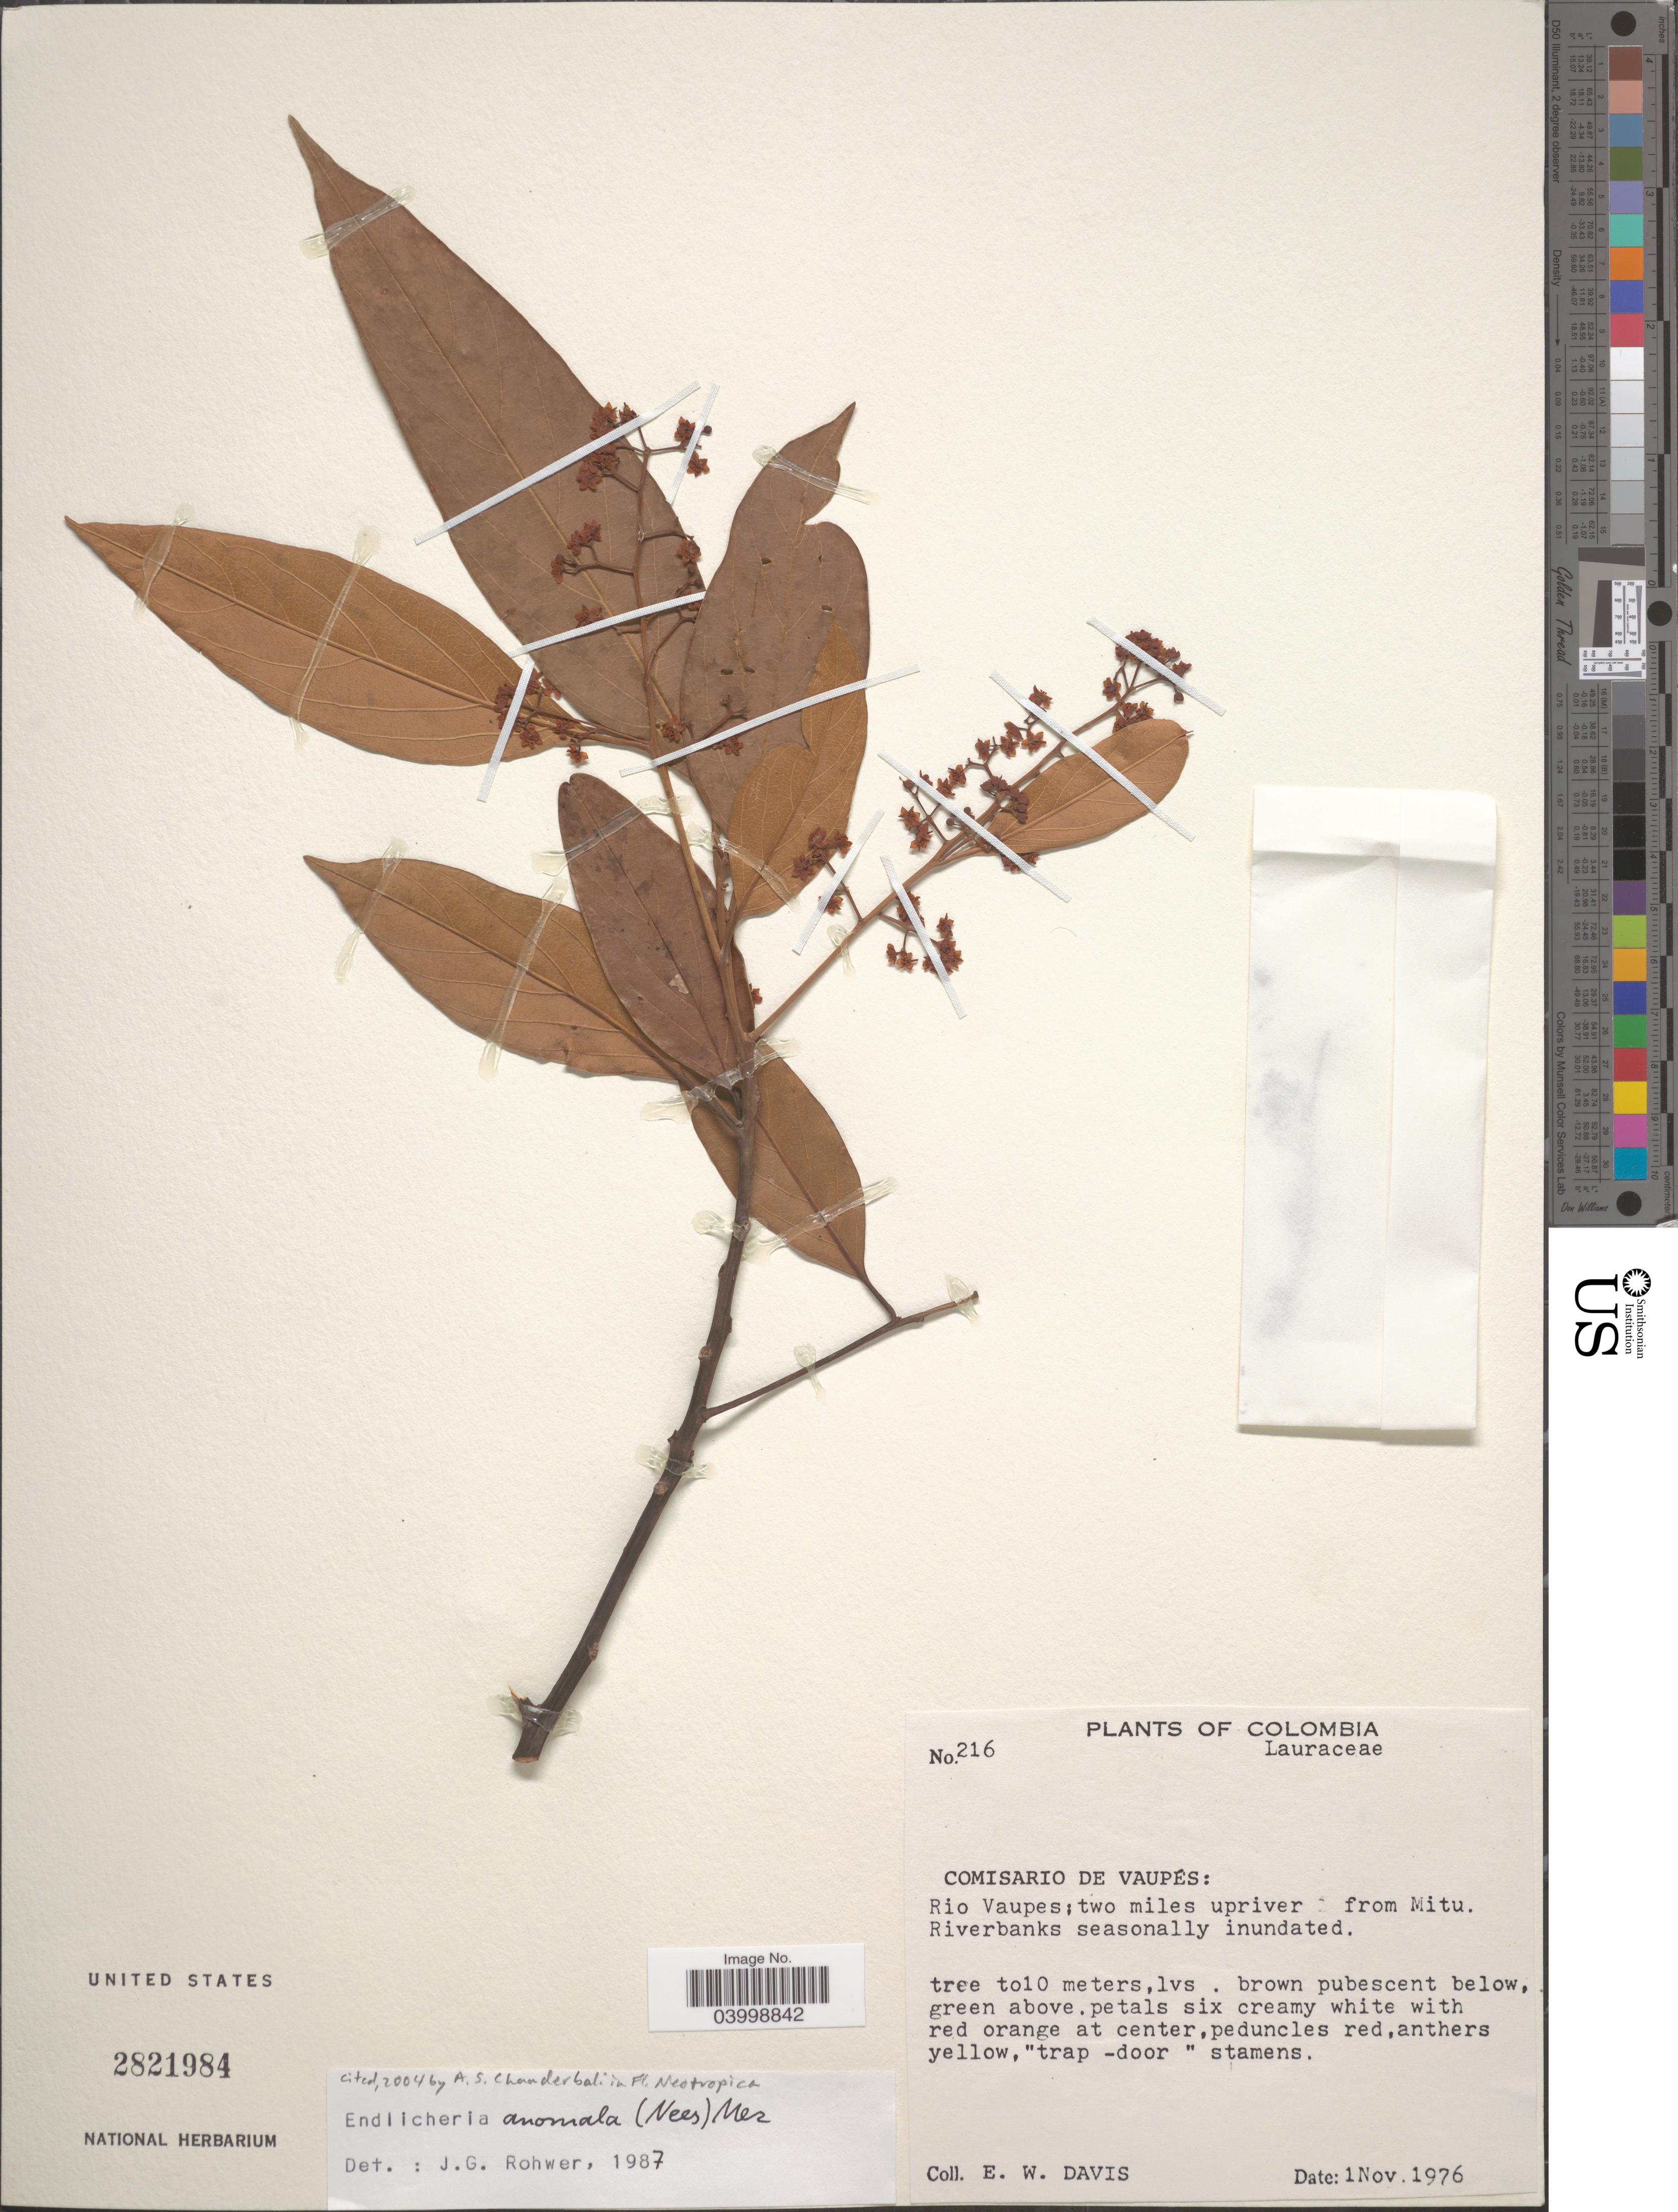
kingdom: Plantae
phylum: Tracheophyta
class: Magnoliopsida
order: Laurales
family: Lauraceae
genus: Endlicheria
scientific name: Endlicheria anomala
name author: Nees ex Meisn.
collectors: E. W. Davis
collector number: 216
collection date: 1976-11-01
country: Colombia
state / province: Vaupés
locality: Comisario de Vaupés: Rio Vaupes; two miles upriver from Mitu. Riverbanks seasonally inundated.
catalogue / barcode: US 2821984